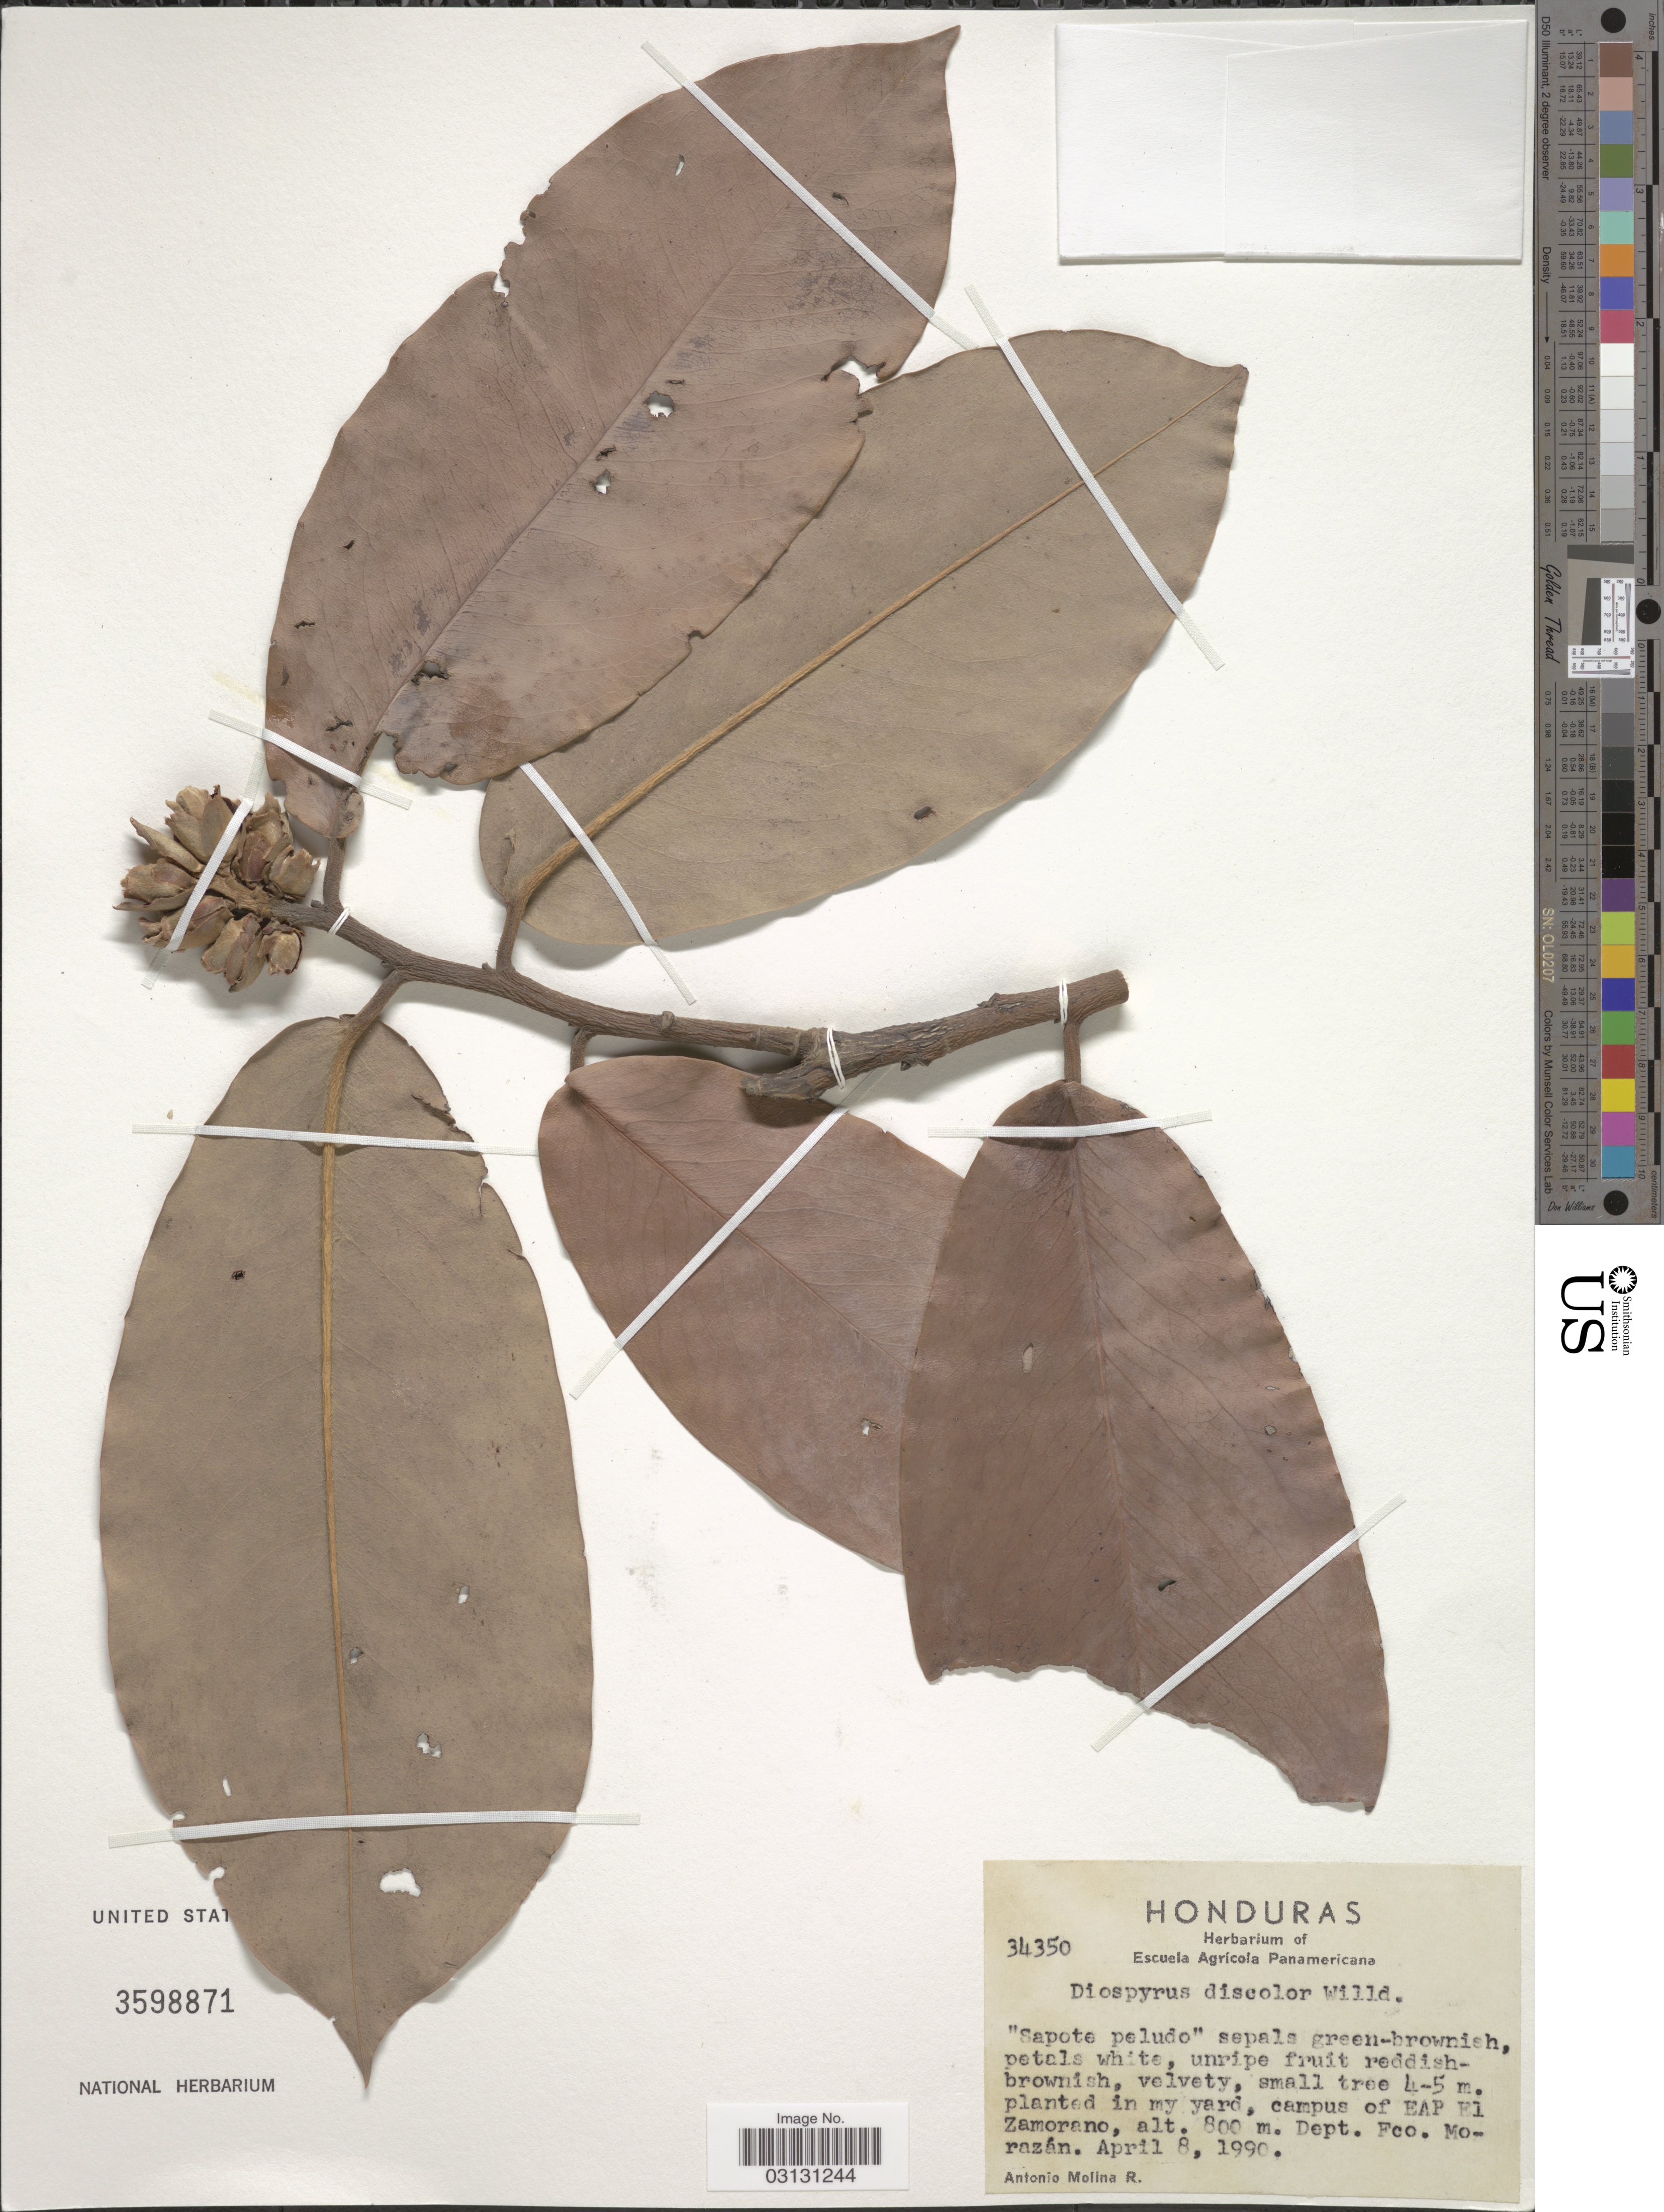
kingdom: Plantae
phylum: Tracheophyta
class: Magnoliopsida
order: Ericales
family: Ebenaceae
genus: Diospyros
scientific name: Diospyros discolor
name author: Willd.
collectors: A. Molina R.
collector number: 34350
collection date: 1990-04-08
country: Honduras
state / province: Fco. Morazán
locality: Campus of EAP El Zamorano. Dept. Fco. Morazán.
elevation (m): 800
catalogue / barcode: US 3598871